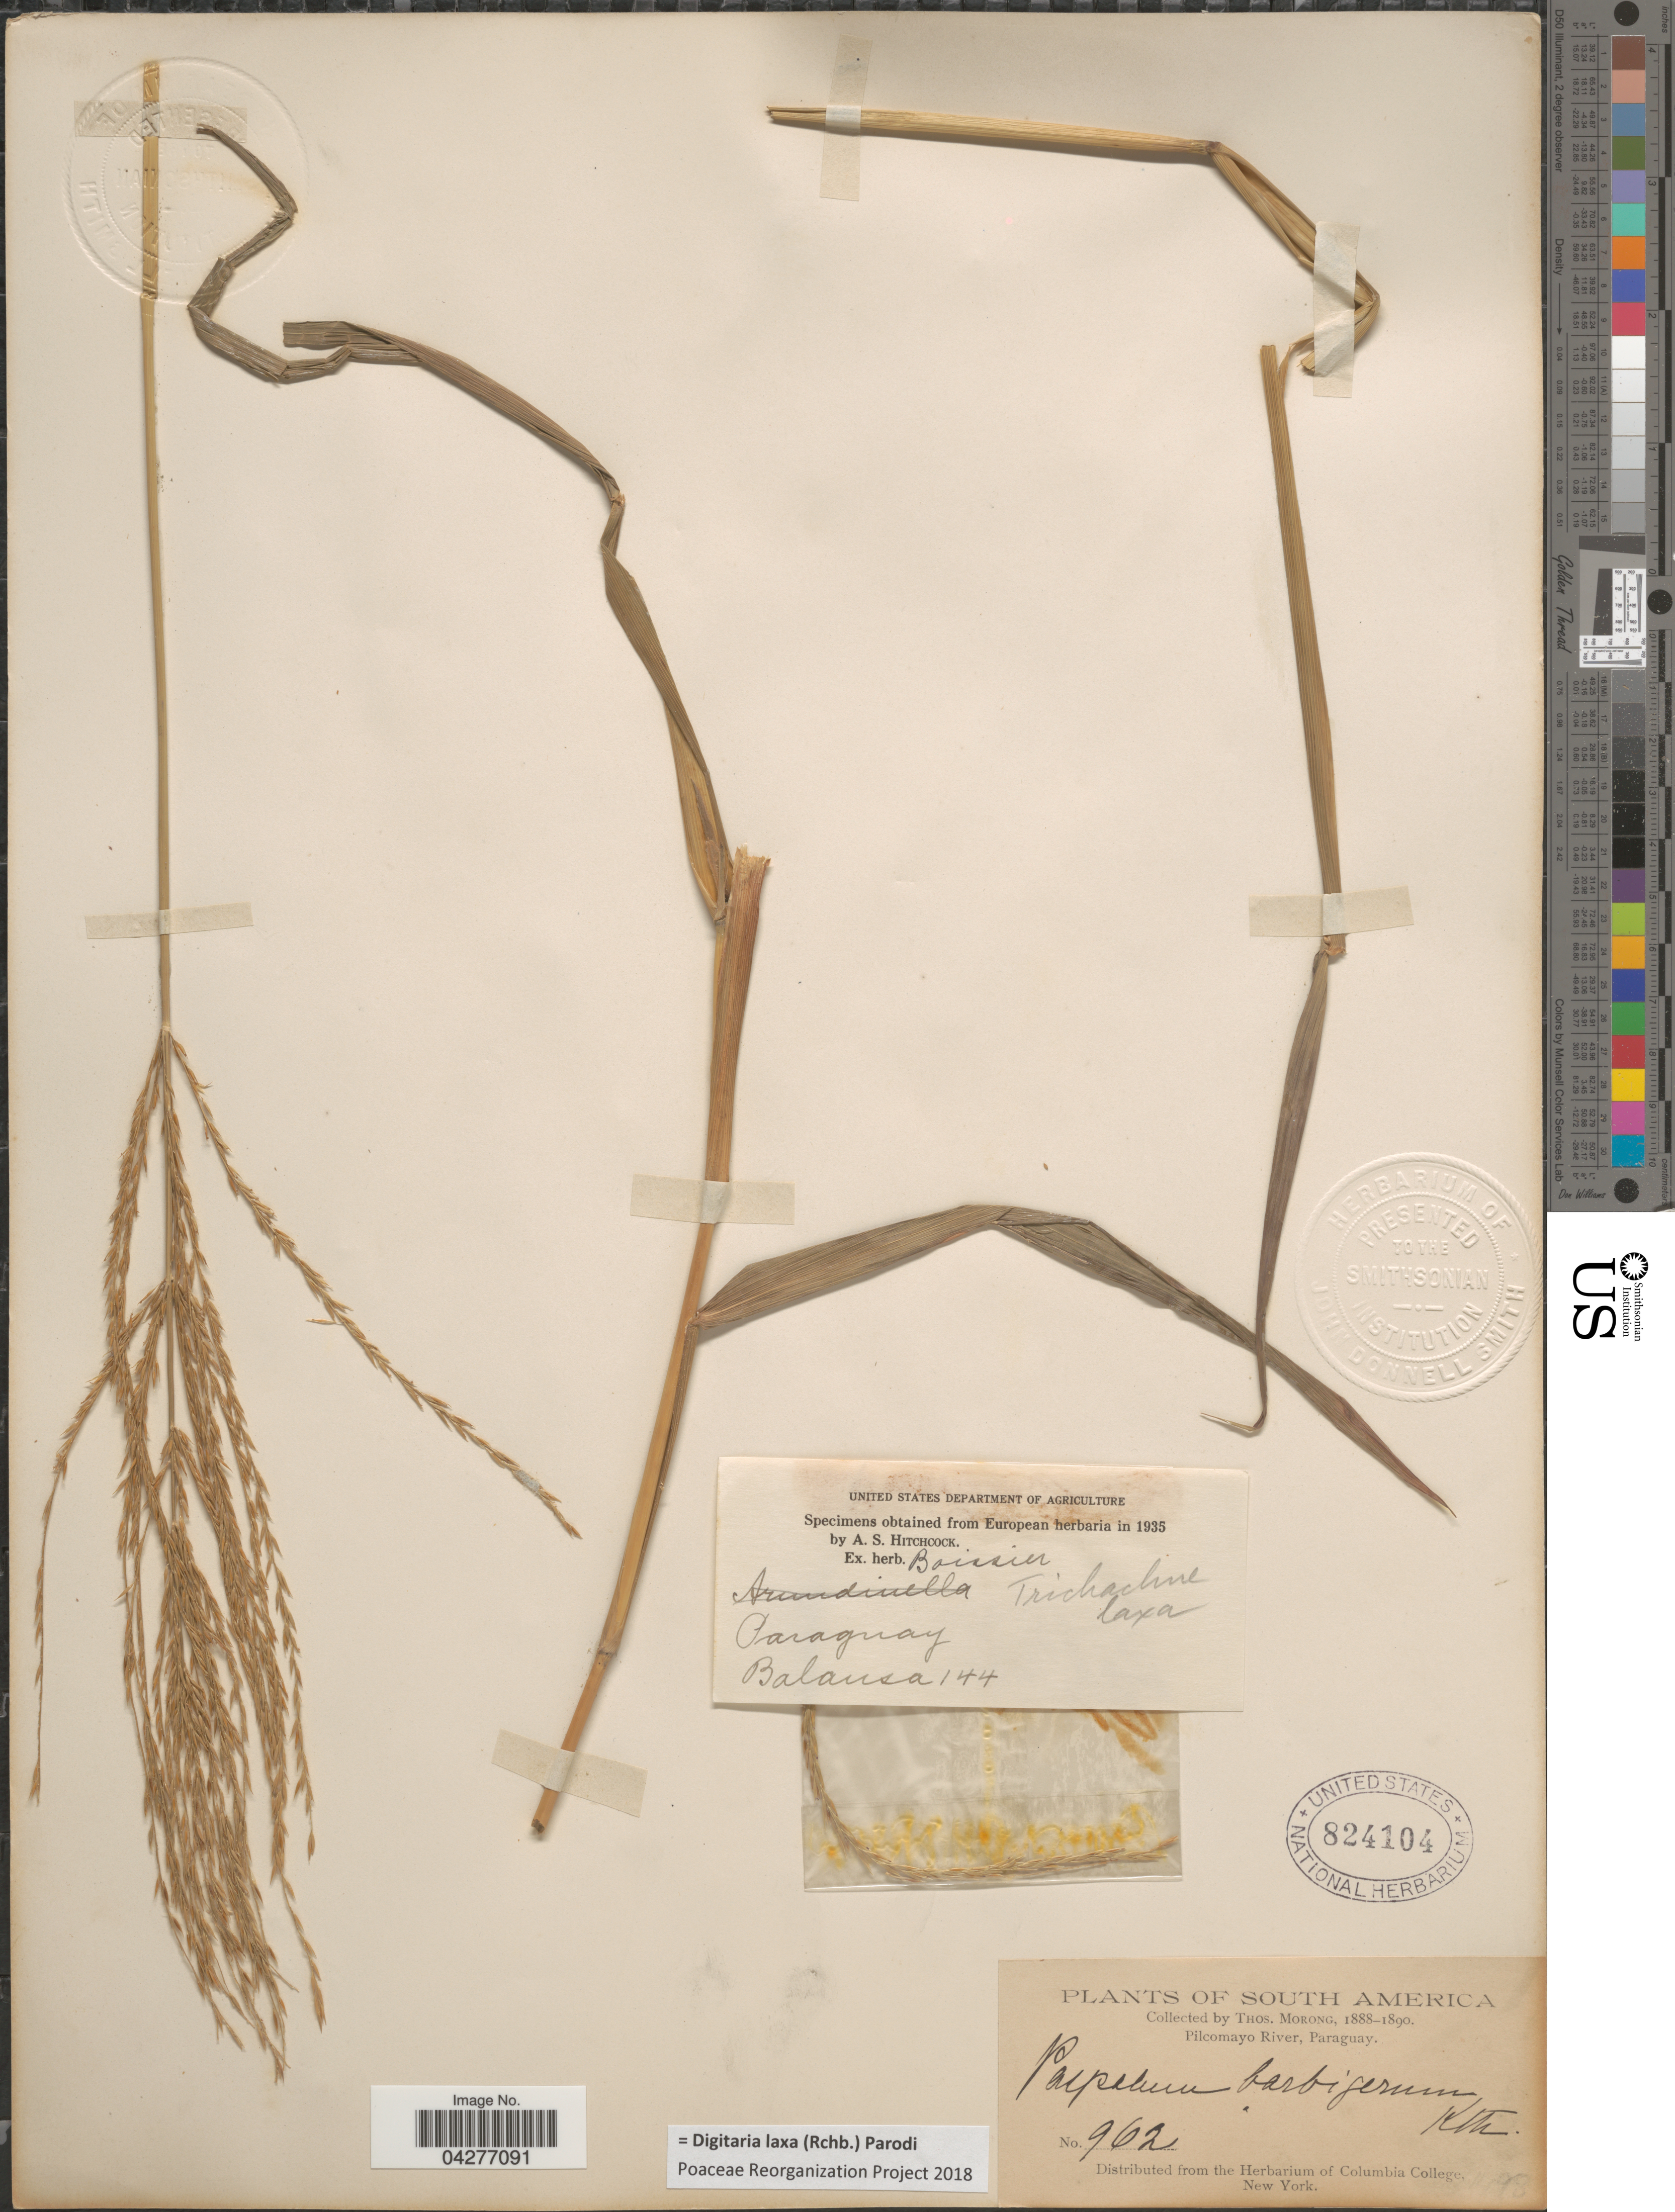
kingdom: Plantae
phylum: Tracheophyta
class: Liliopsida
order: Poales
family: Poaceae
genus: Digitaria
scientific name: Digitaria laxa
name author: (Rchb. ex A. Spreng.) Parodi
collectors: -. Balansa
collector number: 144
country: Paraguay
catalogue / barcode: US 824104